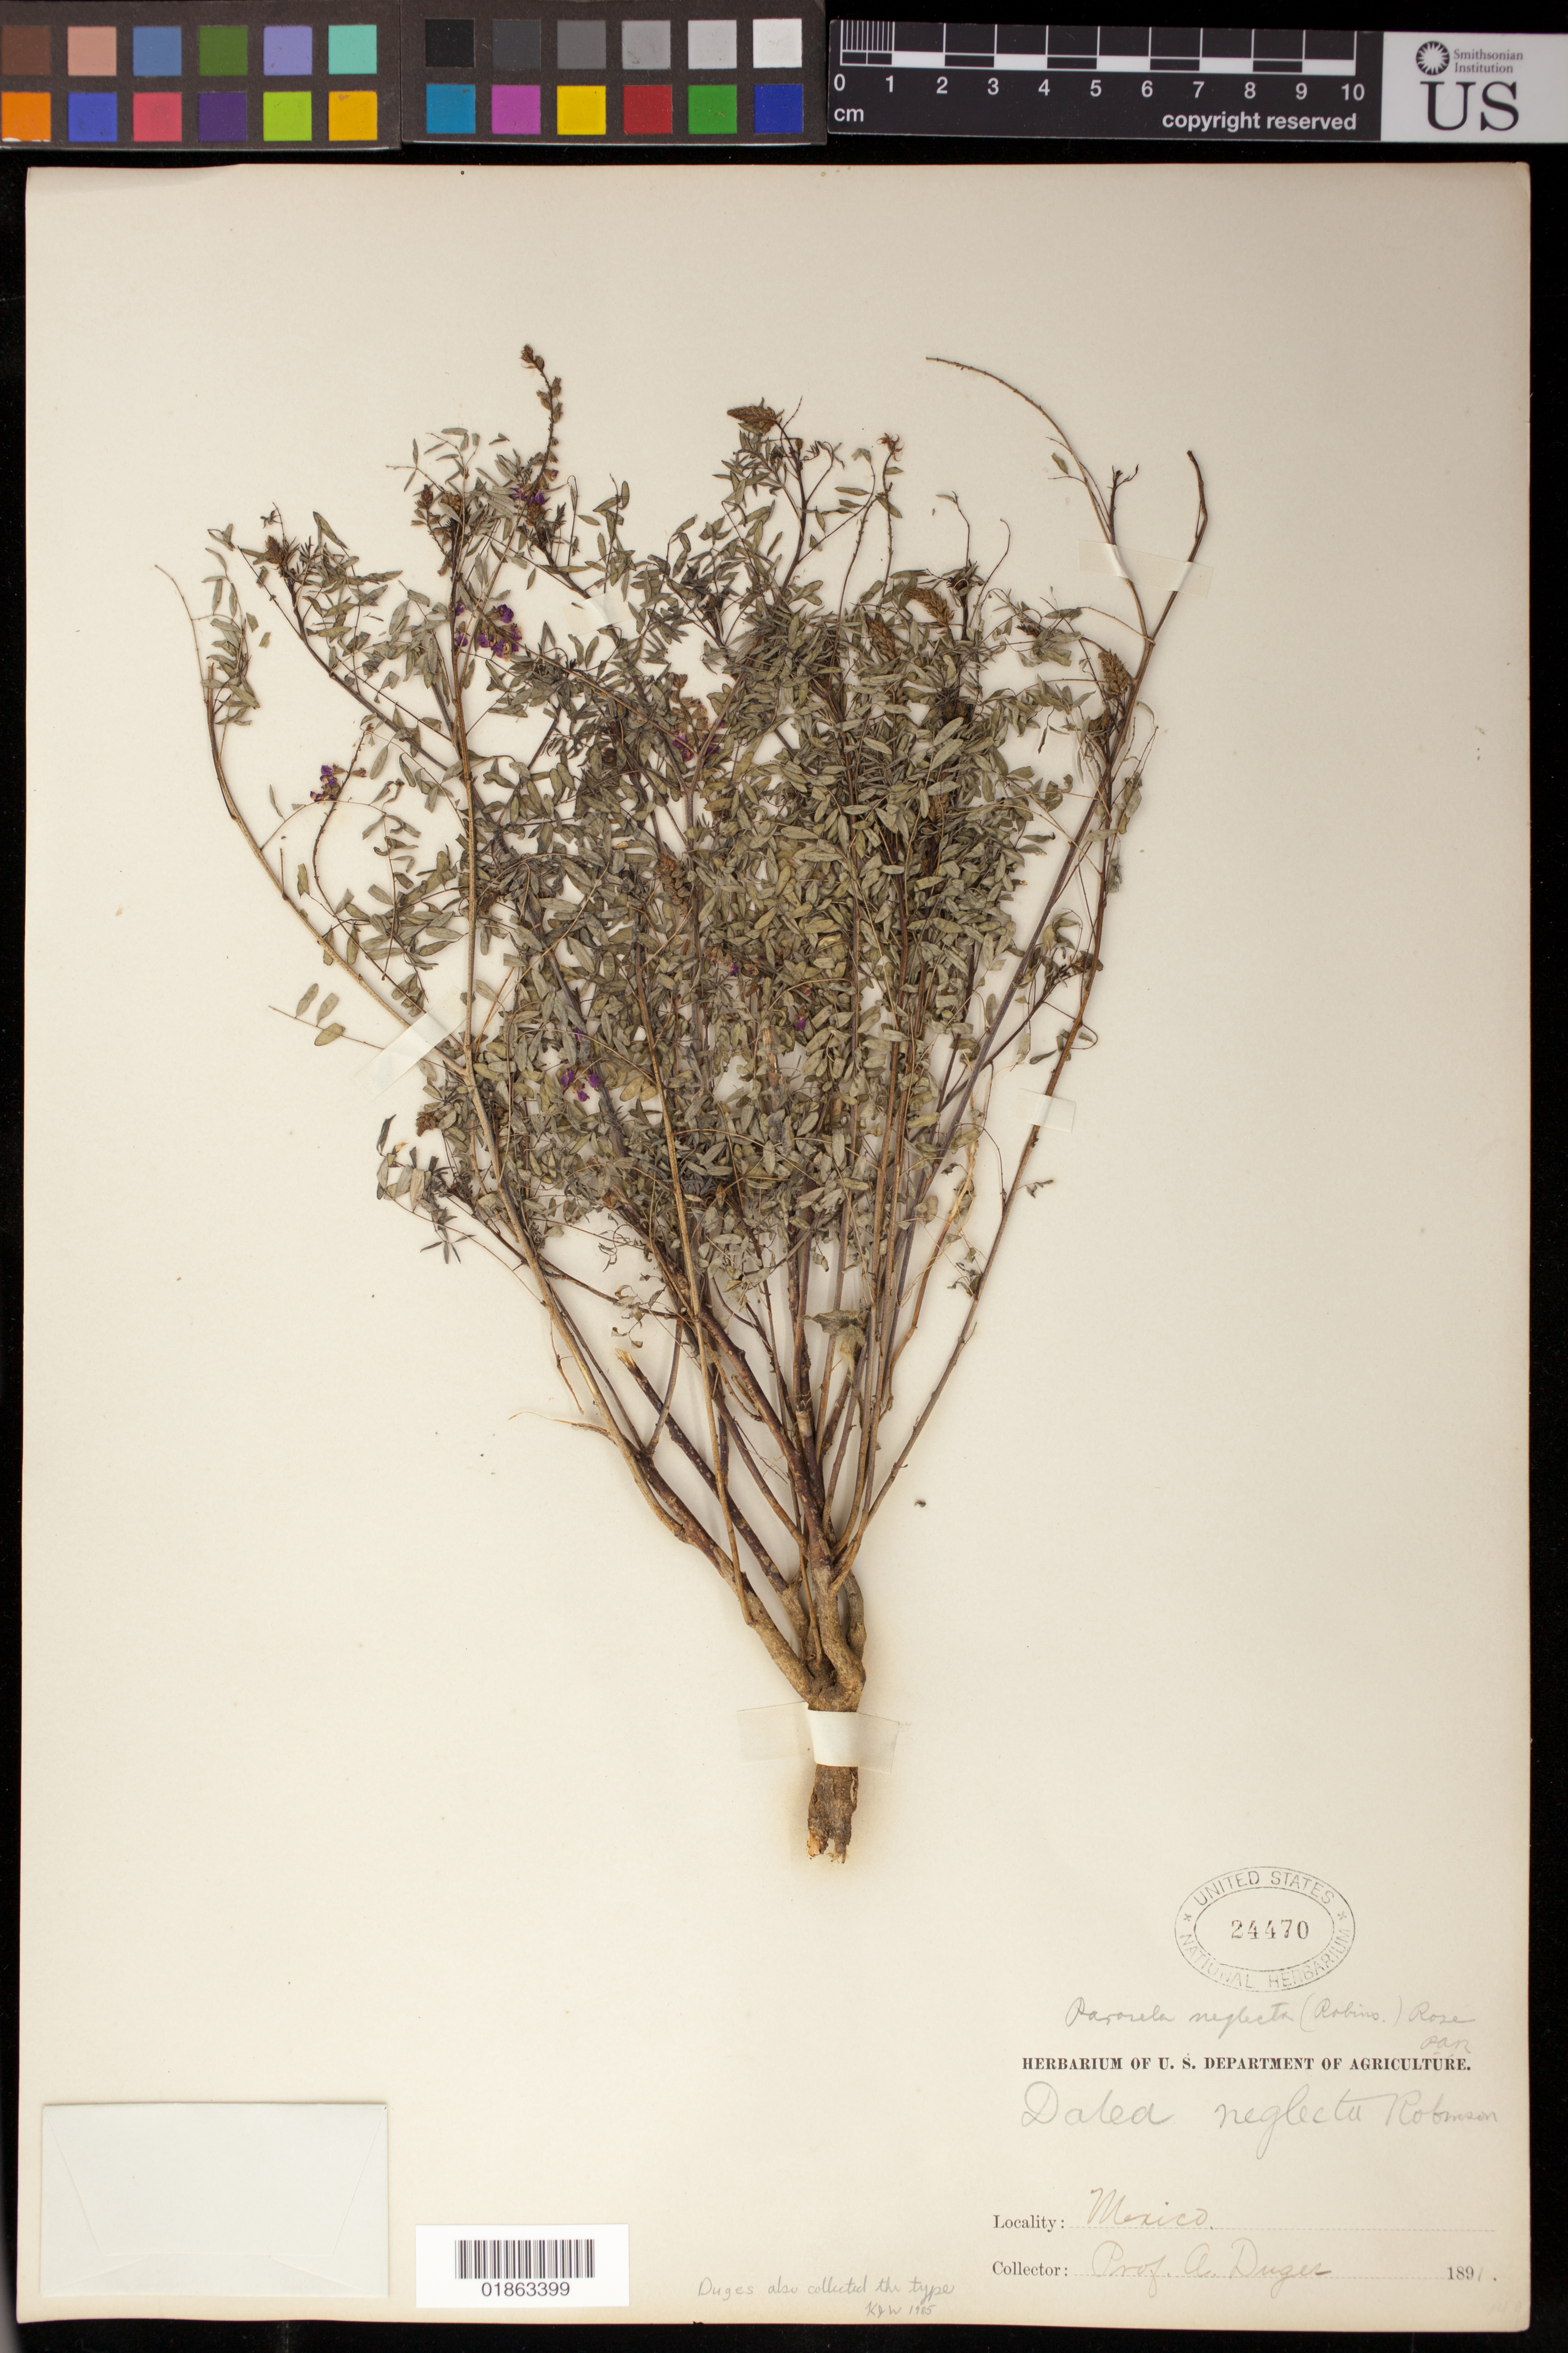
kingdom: Plantae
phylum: Tracheophyta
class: Magnoliopsida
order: Fabales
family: Fabaceae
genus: Marina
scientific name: Marina neglecta var. neglecta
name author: (B.L. Rob.) Barneby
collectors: A. Dugès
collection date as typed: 1891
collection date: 1891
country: Mexico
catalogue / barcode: US 24470